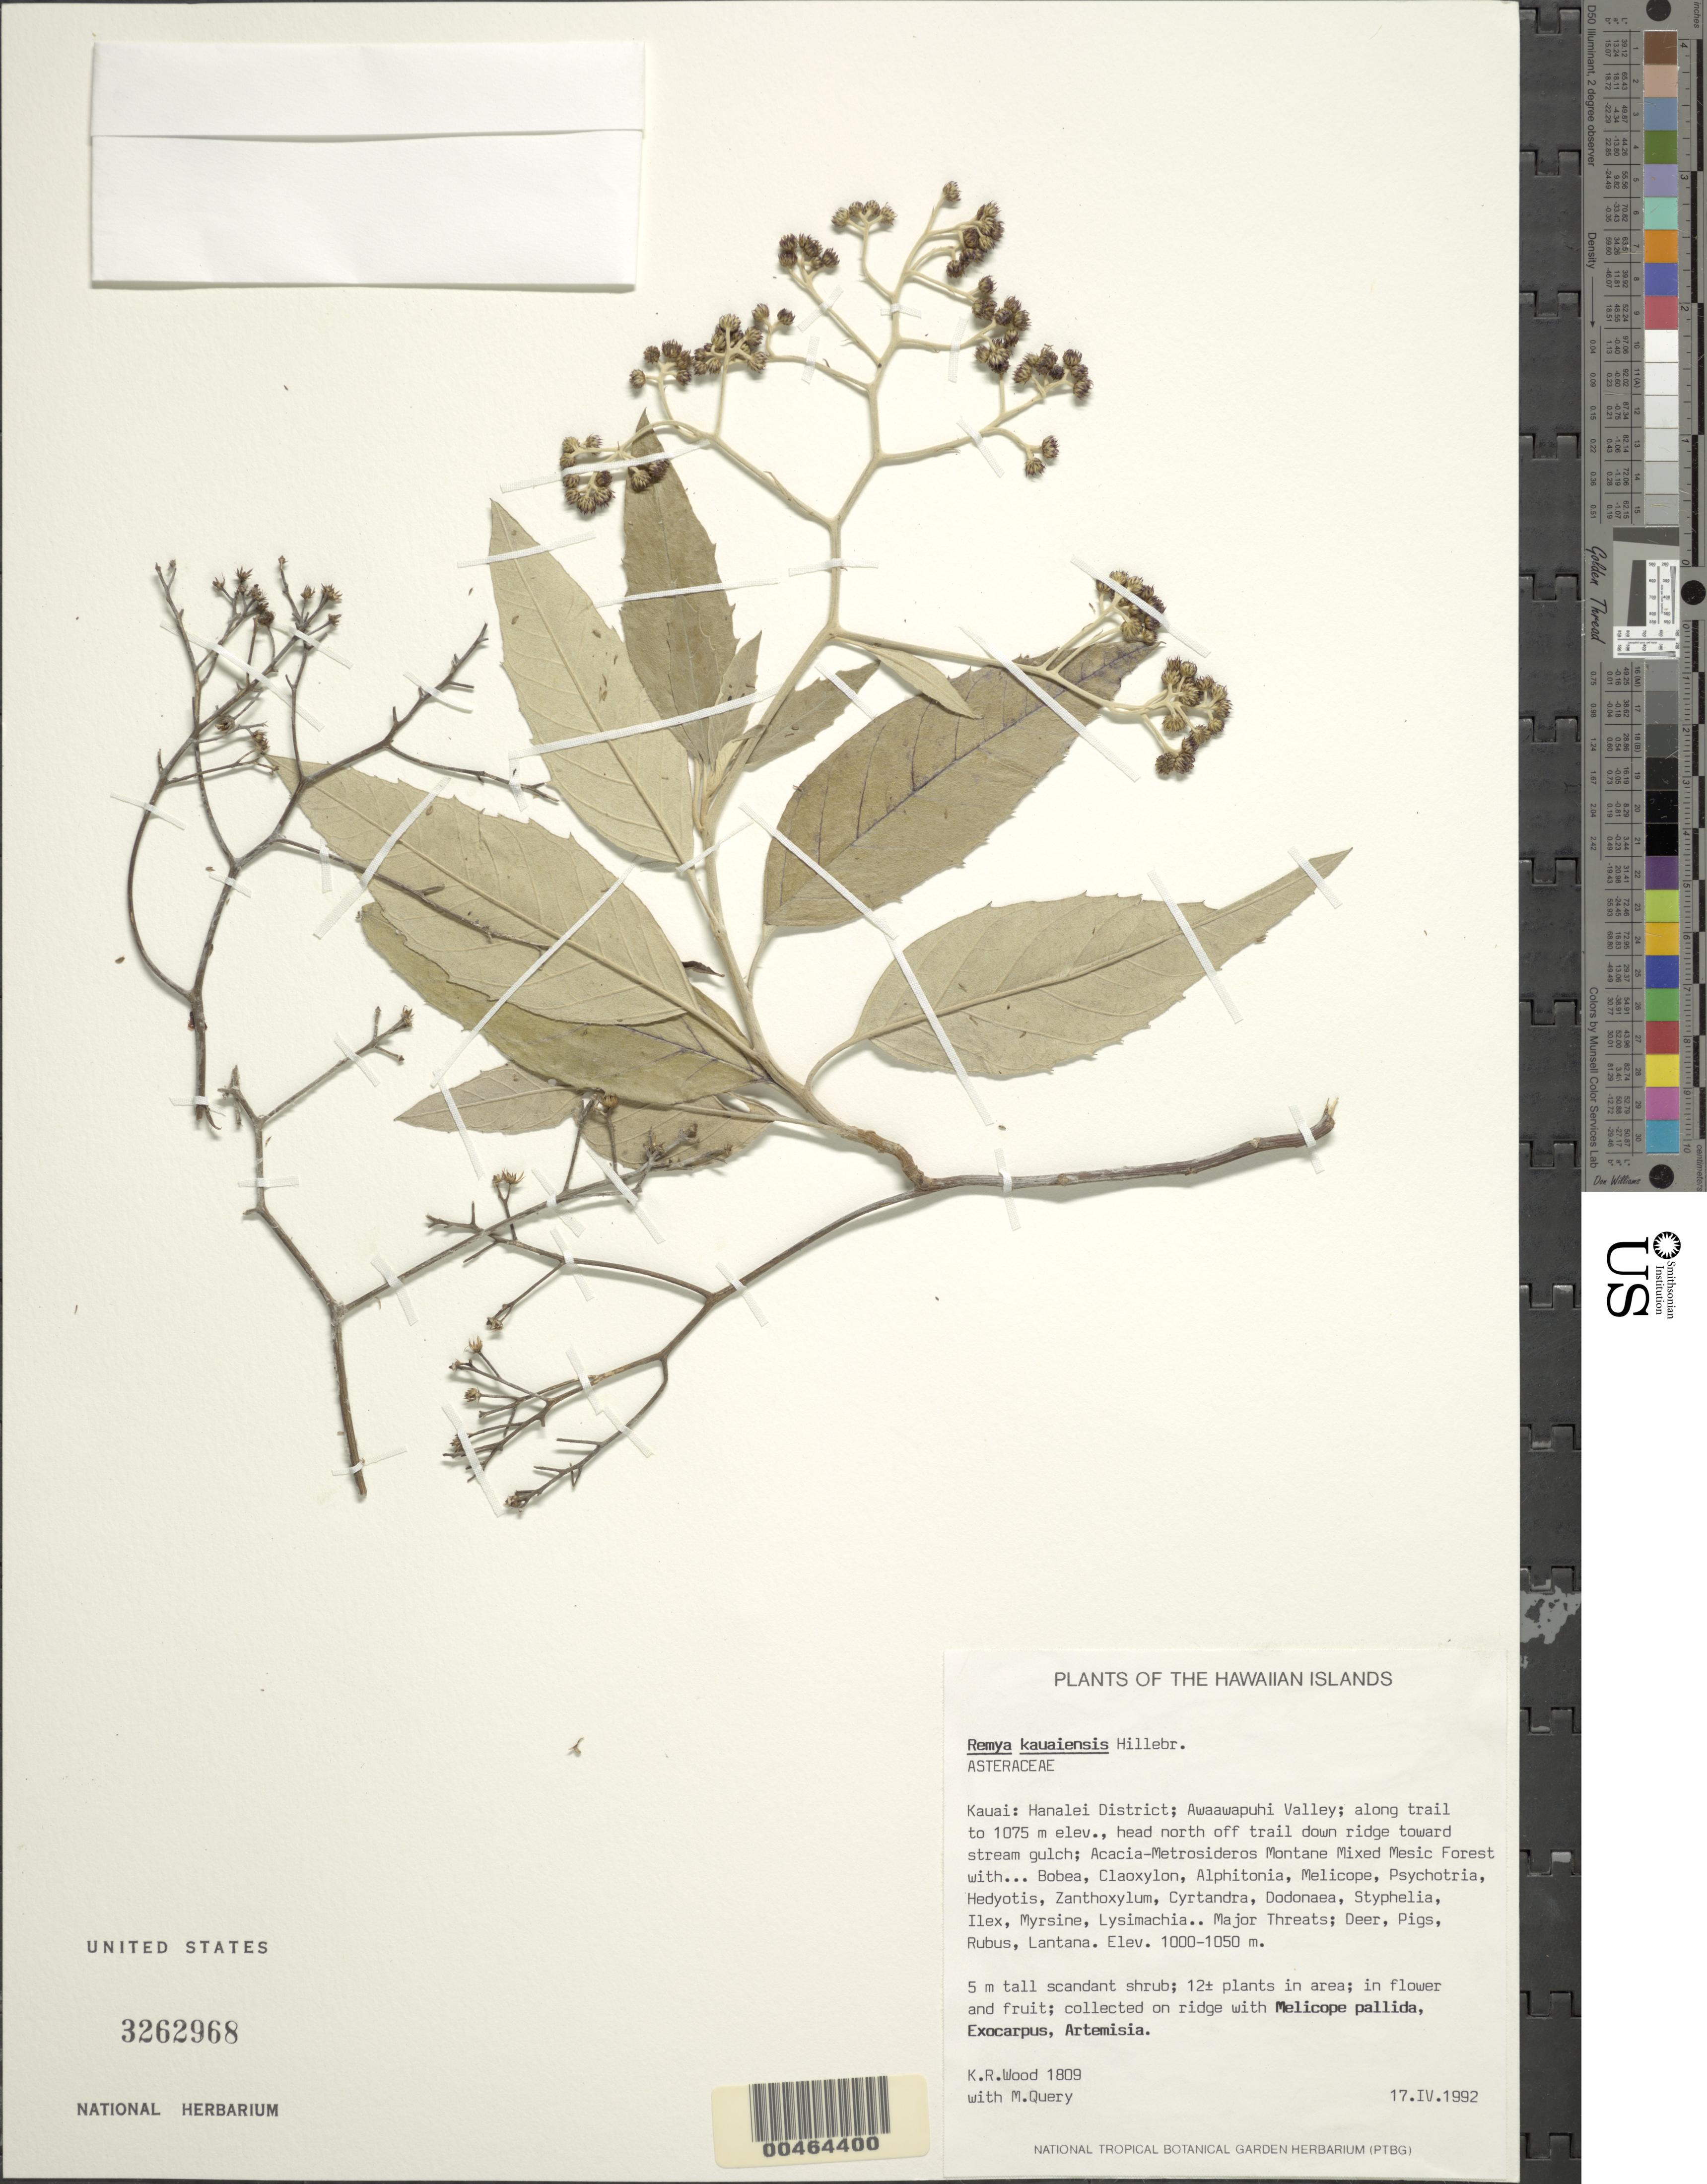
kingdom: Plantae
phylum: Tracheophyta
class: Magnoliopsida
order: Asterales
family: Asteraceae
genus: Remya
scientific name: Remya kauaiensis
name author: Hillebr.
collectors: K. R. Wood & M. Query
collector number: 1809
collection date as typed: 17 Apr 1992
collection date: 1992-04-17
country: United States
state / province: Hawaii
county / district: Kauai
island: Kaua'i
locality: Hanalei District; Awaawapuhi Valley; along trail to 1075 m elev., head north of trail down ridge toward stream gulch.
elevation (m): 1000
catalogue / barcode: US 3262968